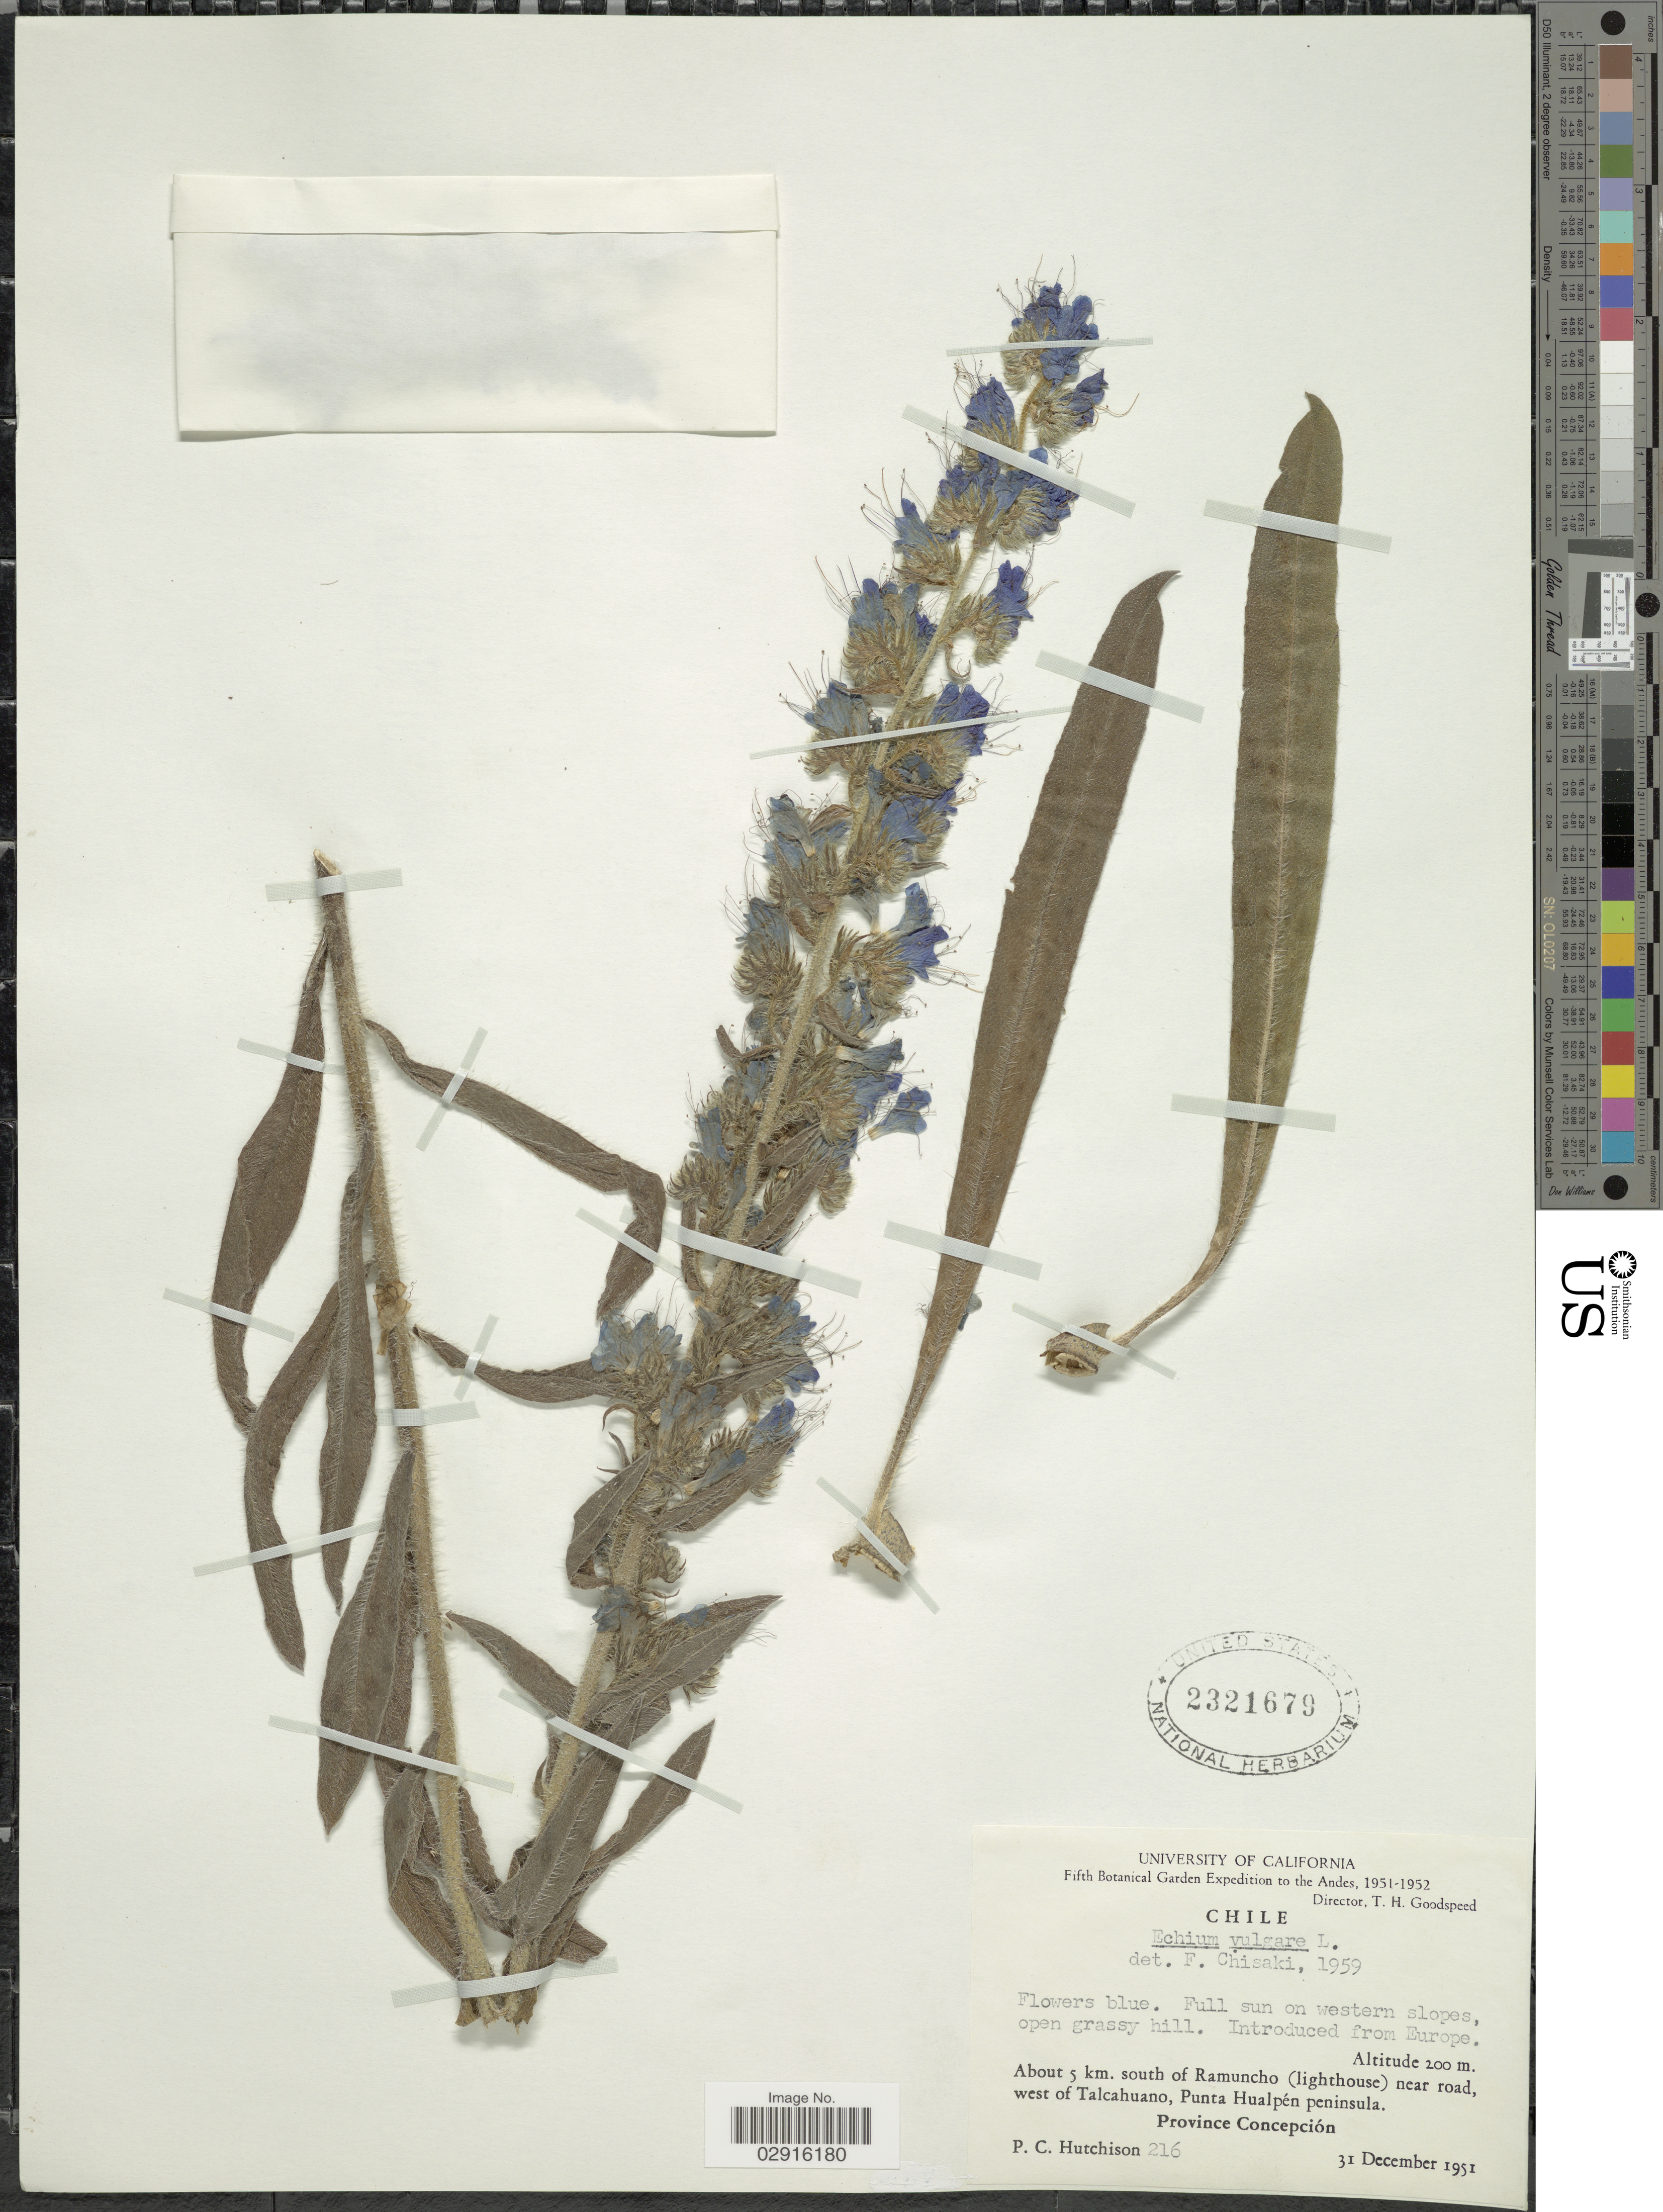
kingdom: Plantae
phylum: Tracheophyta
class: Magnoliopsida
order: Boraginales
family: Boraginaceae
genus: Echium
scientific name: Echium vulgare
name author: L.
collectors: P. C. Hutchison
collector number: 216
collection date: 1951-12-31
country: Paraguay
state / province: Concepcion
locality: Andes. About 5 km. south of Ramuncho (lighthouse) near road, west of Talcahuano, Punta Hualpén peninsula. Province Concepción.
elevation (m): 200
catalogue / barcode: US 2321679